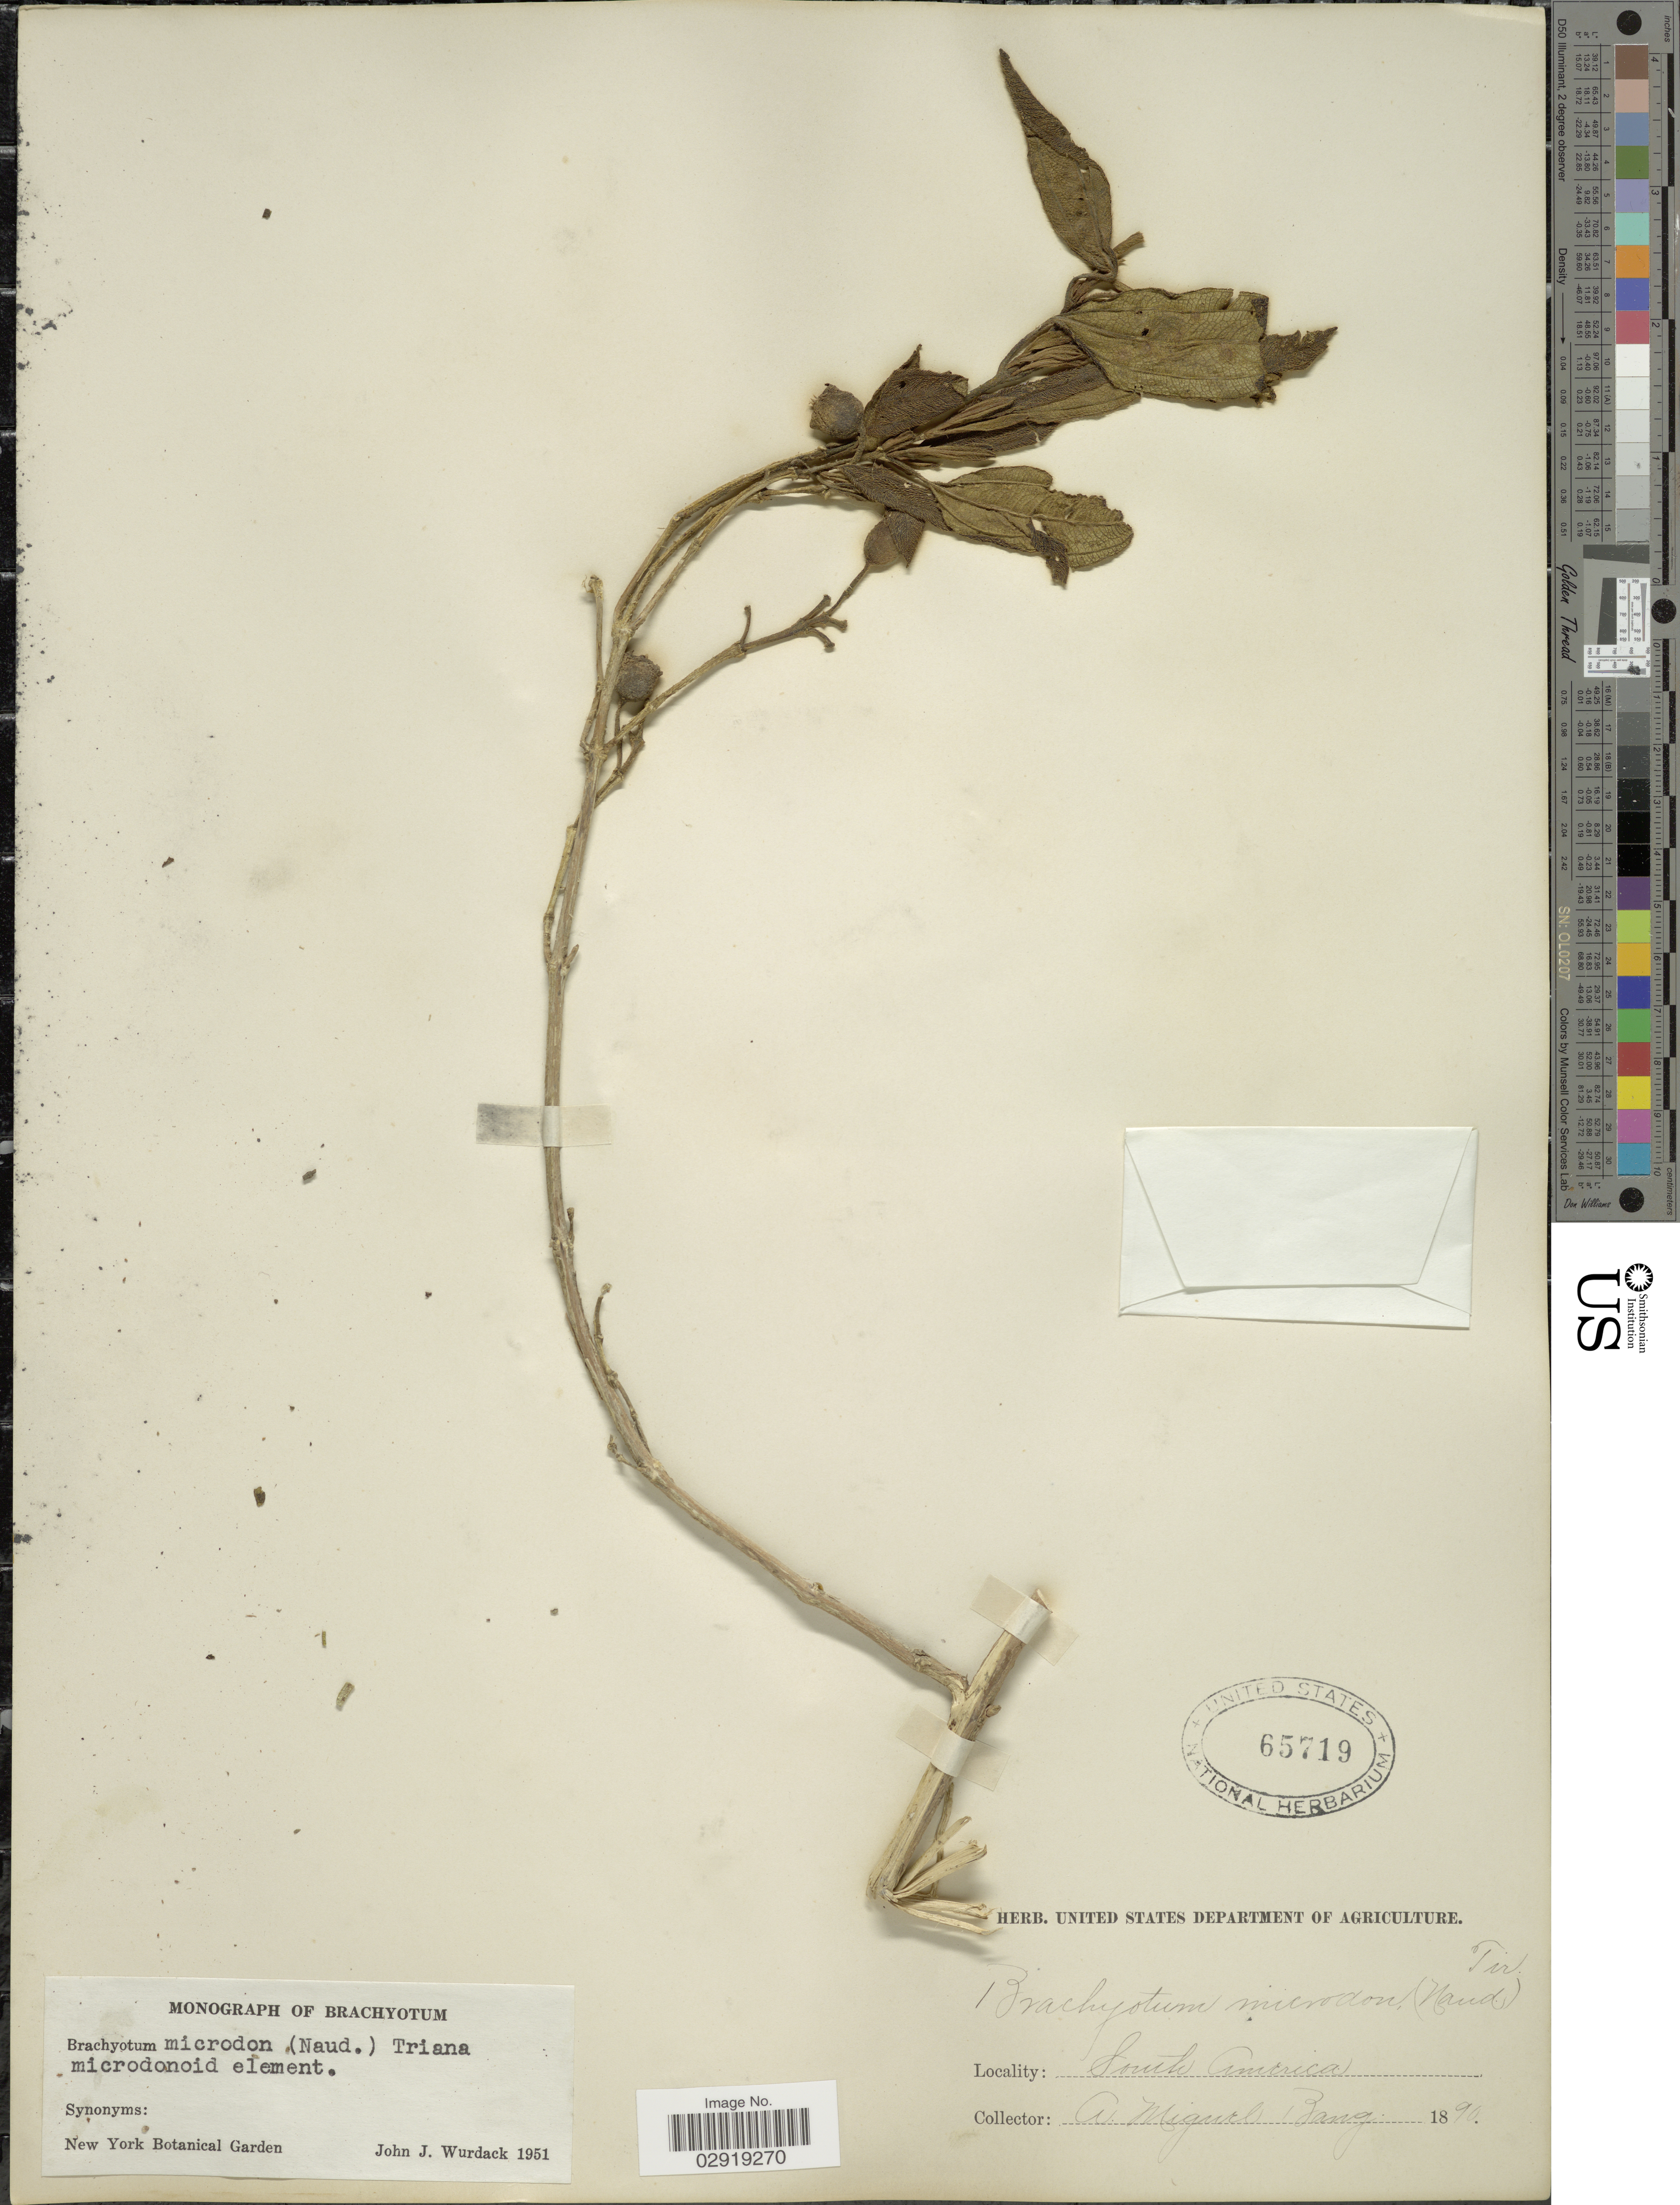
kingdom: Plantae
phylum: Tracheophyta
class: Magnoliopsida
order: Myrtales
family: Melastomataceae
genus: Brachyotum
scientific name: Brachyotum microdon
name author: (Naudin) Triana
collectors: M. Bang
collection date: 1890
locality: South America.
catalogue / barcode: US 65719